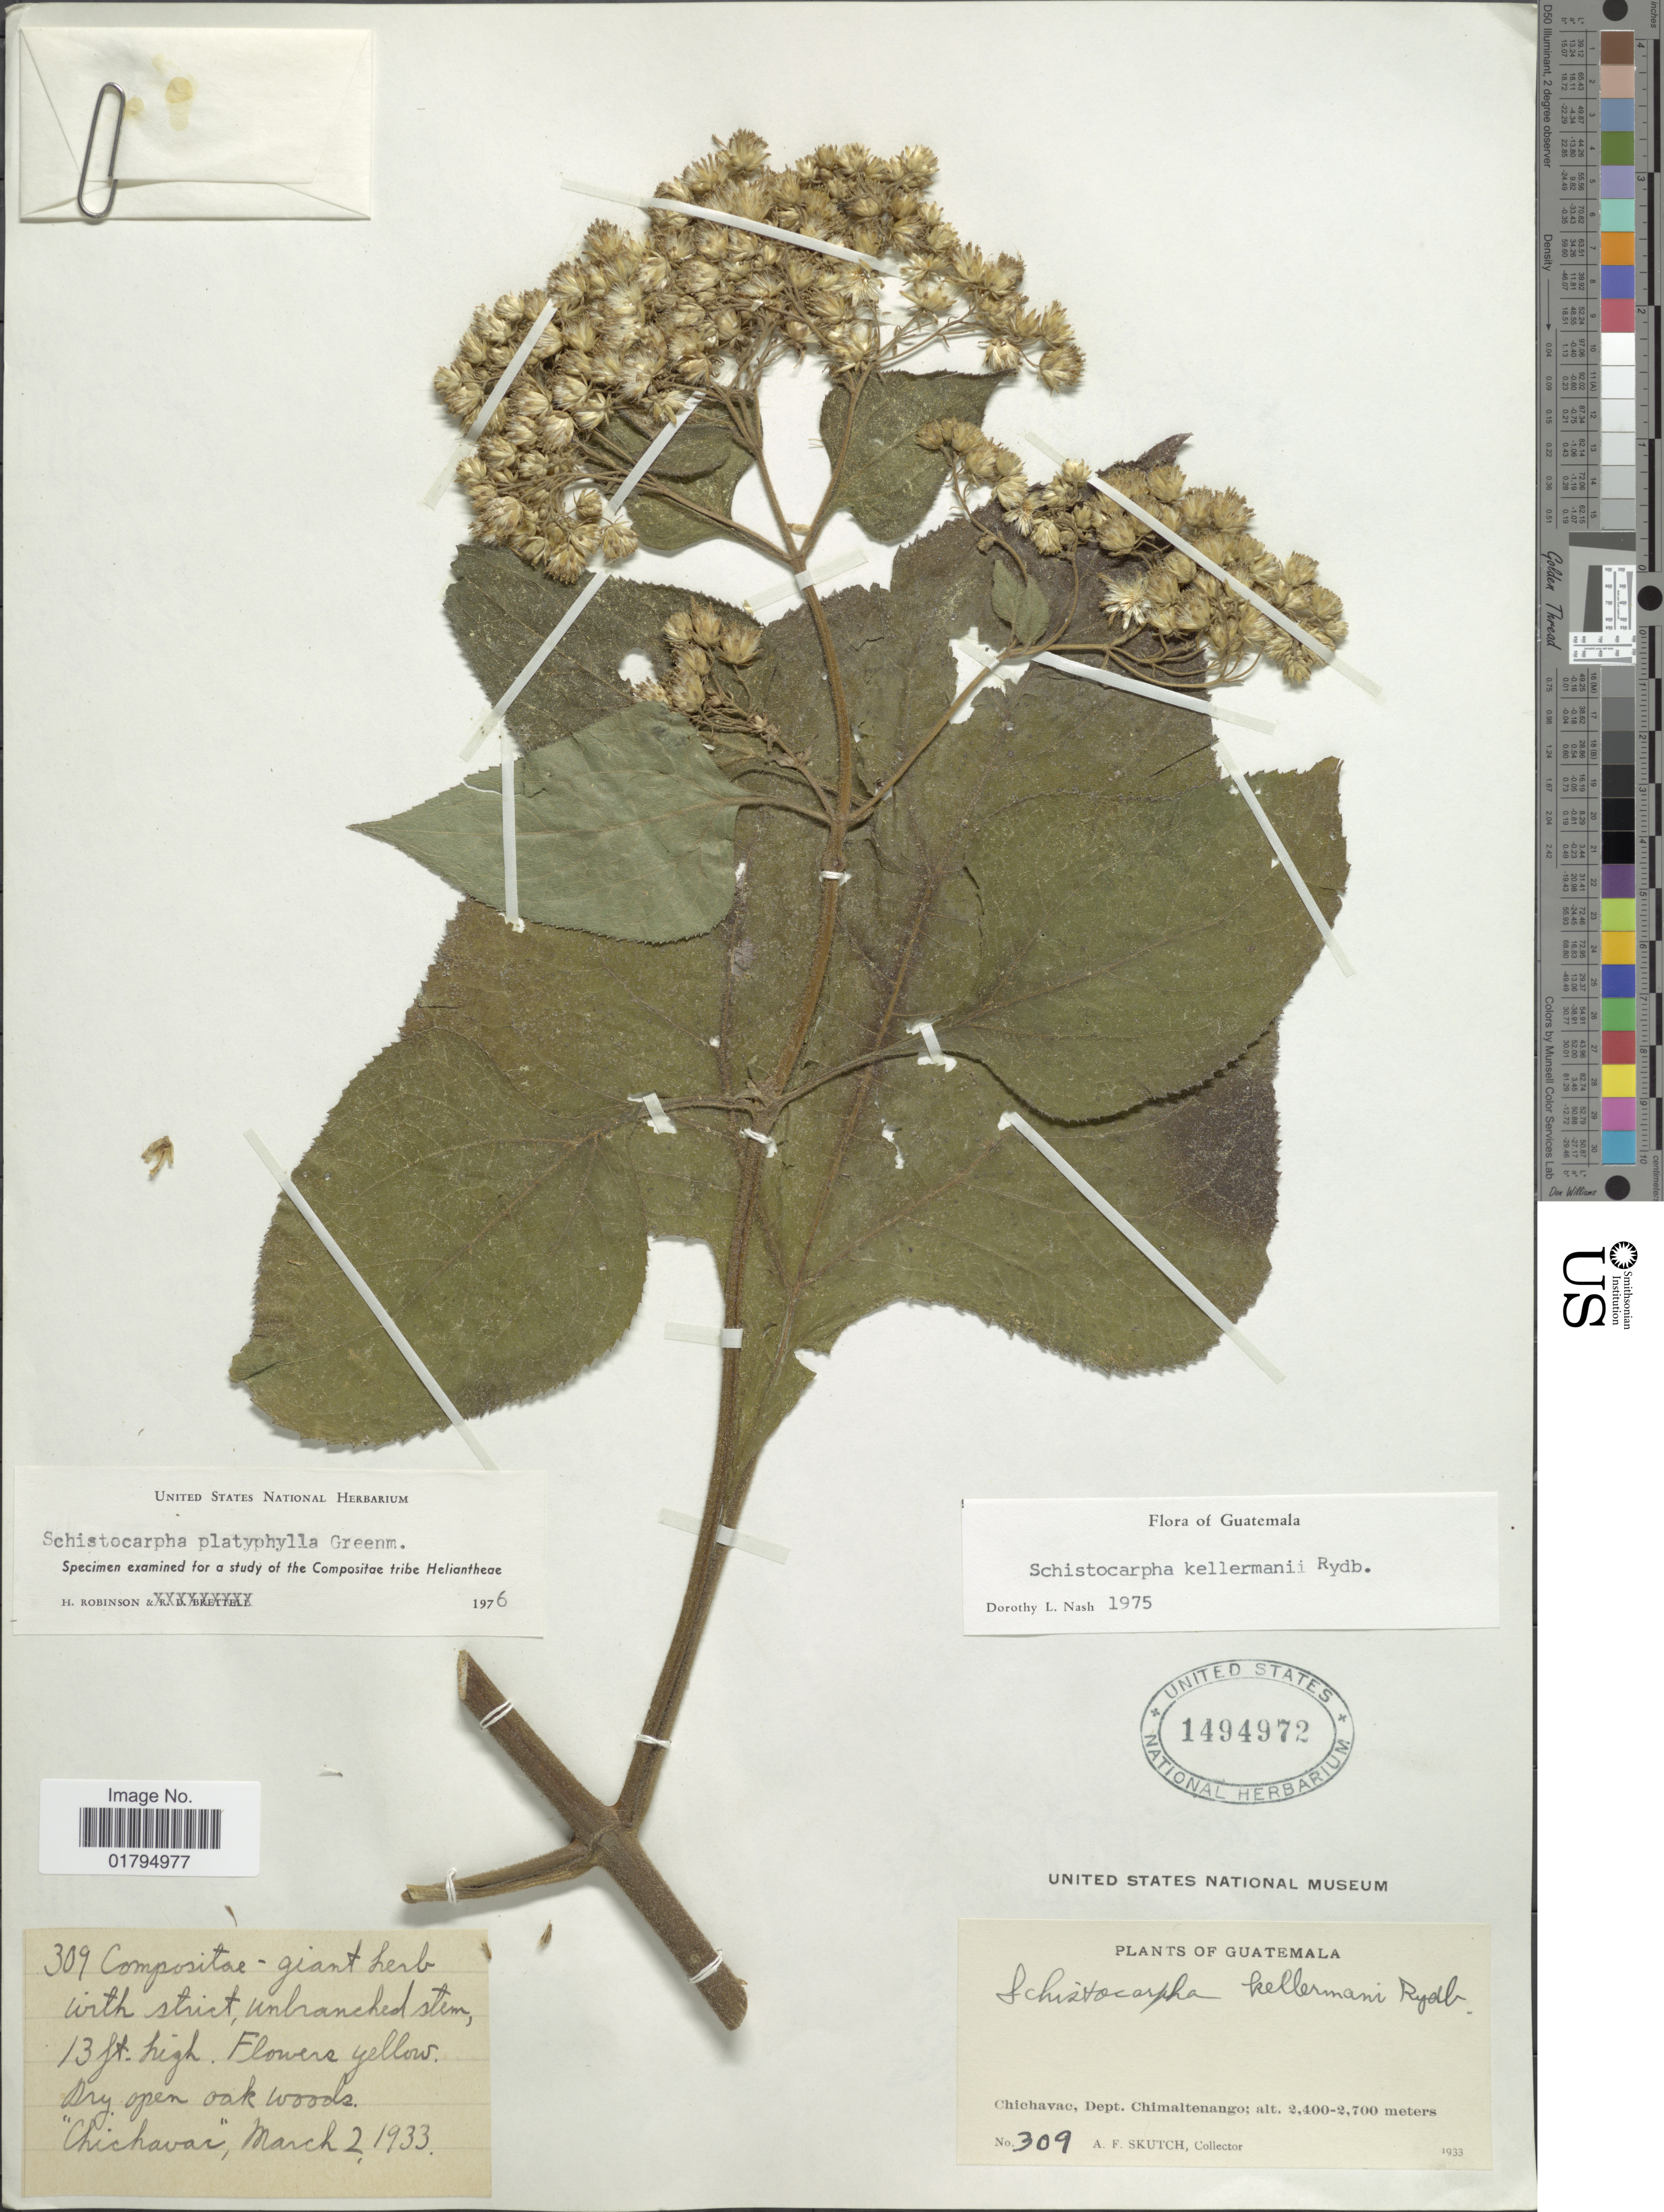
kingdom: Plantae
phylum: Tracheophyta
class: Magnoliopsida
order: Asterales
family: Asteraceae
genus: Schistocarpha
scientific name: Schistocarpha platyphylla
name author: Greenm.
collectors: A. F. Skutch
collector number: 309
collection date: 1933-03-02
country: Guatemala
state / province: Chimaltenango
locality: Chichavac.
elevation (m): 2400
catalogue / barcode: US 1494972